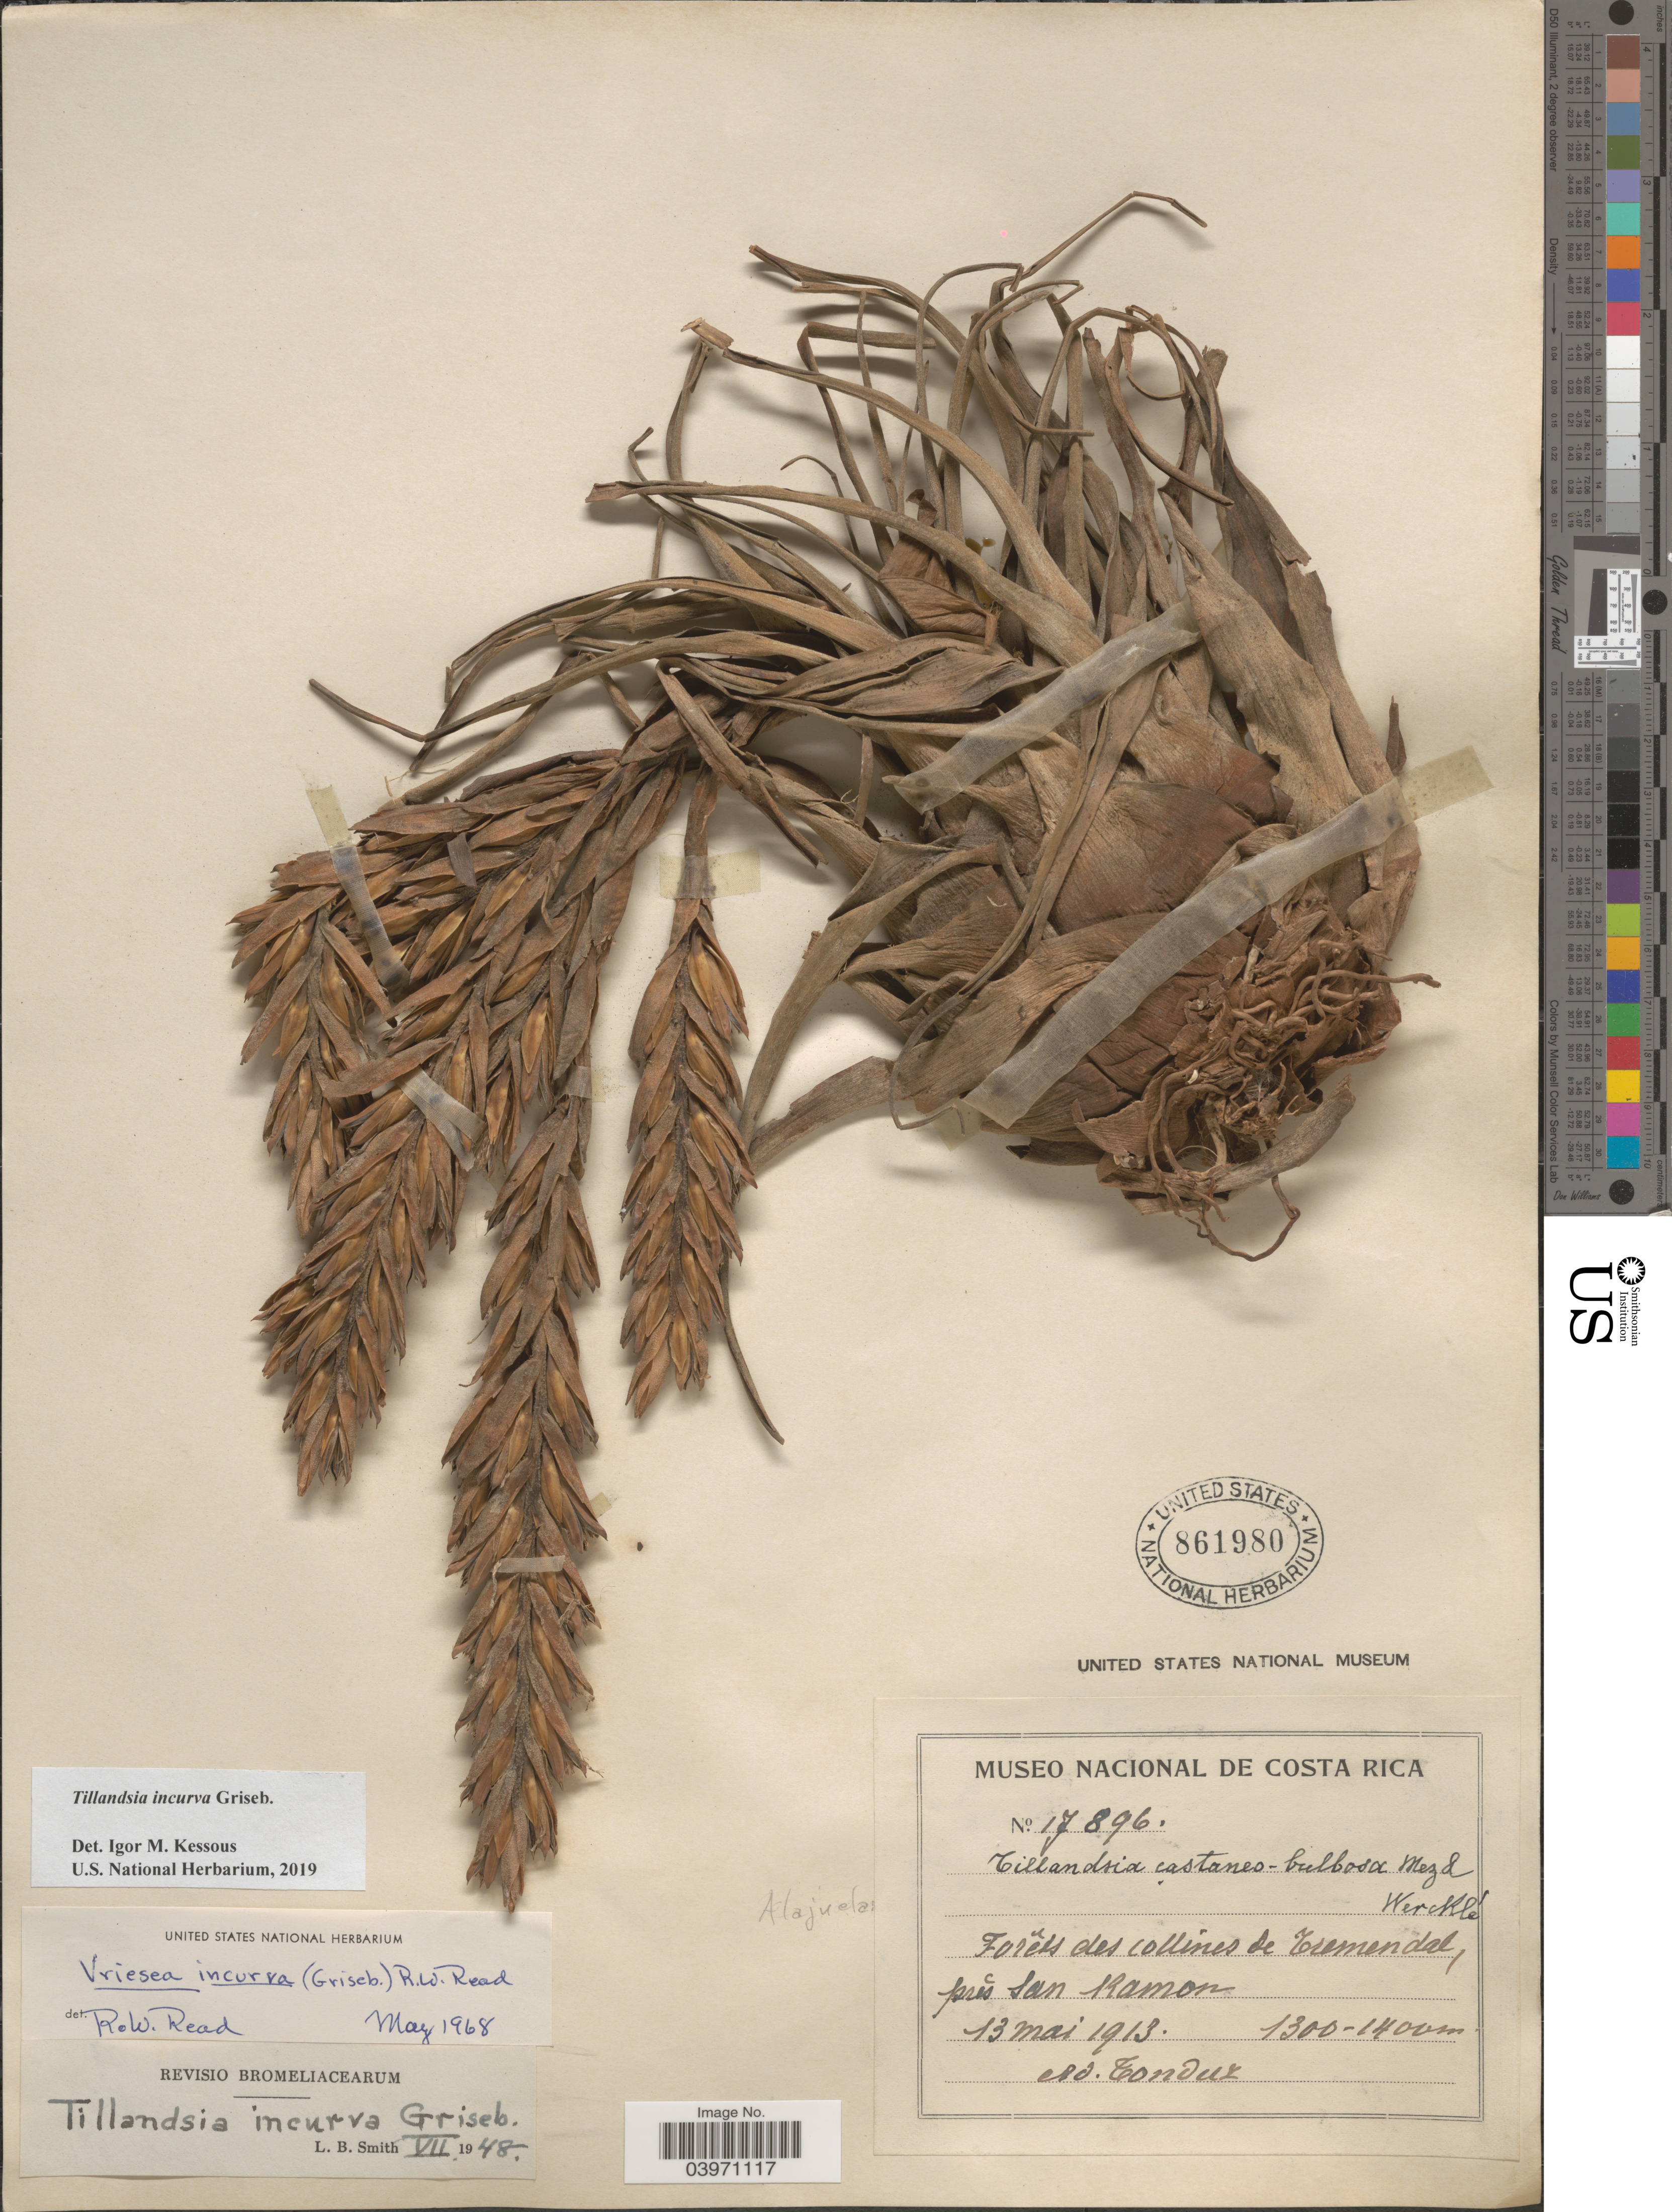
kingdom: Plantae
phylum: Tracheophyta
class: Liliopsida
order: Poales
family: Bromeliaceae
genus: Tillandsia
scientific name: Tillandsia incurva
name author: Griseb.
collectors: A. Tonduz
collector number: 17896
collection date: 1913-05-13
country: Costa Rica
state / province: Alajuela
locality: Forêts des collines de Tremendal, près San Ramon.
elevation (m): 1300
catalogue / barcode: US 861980